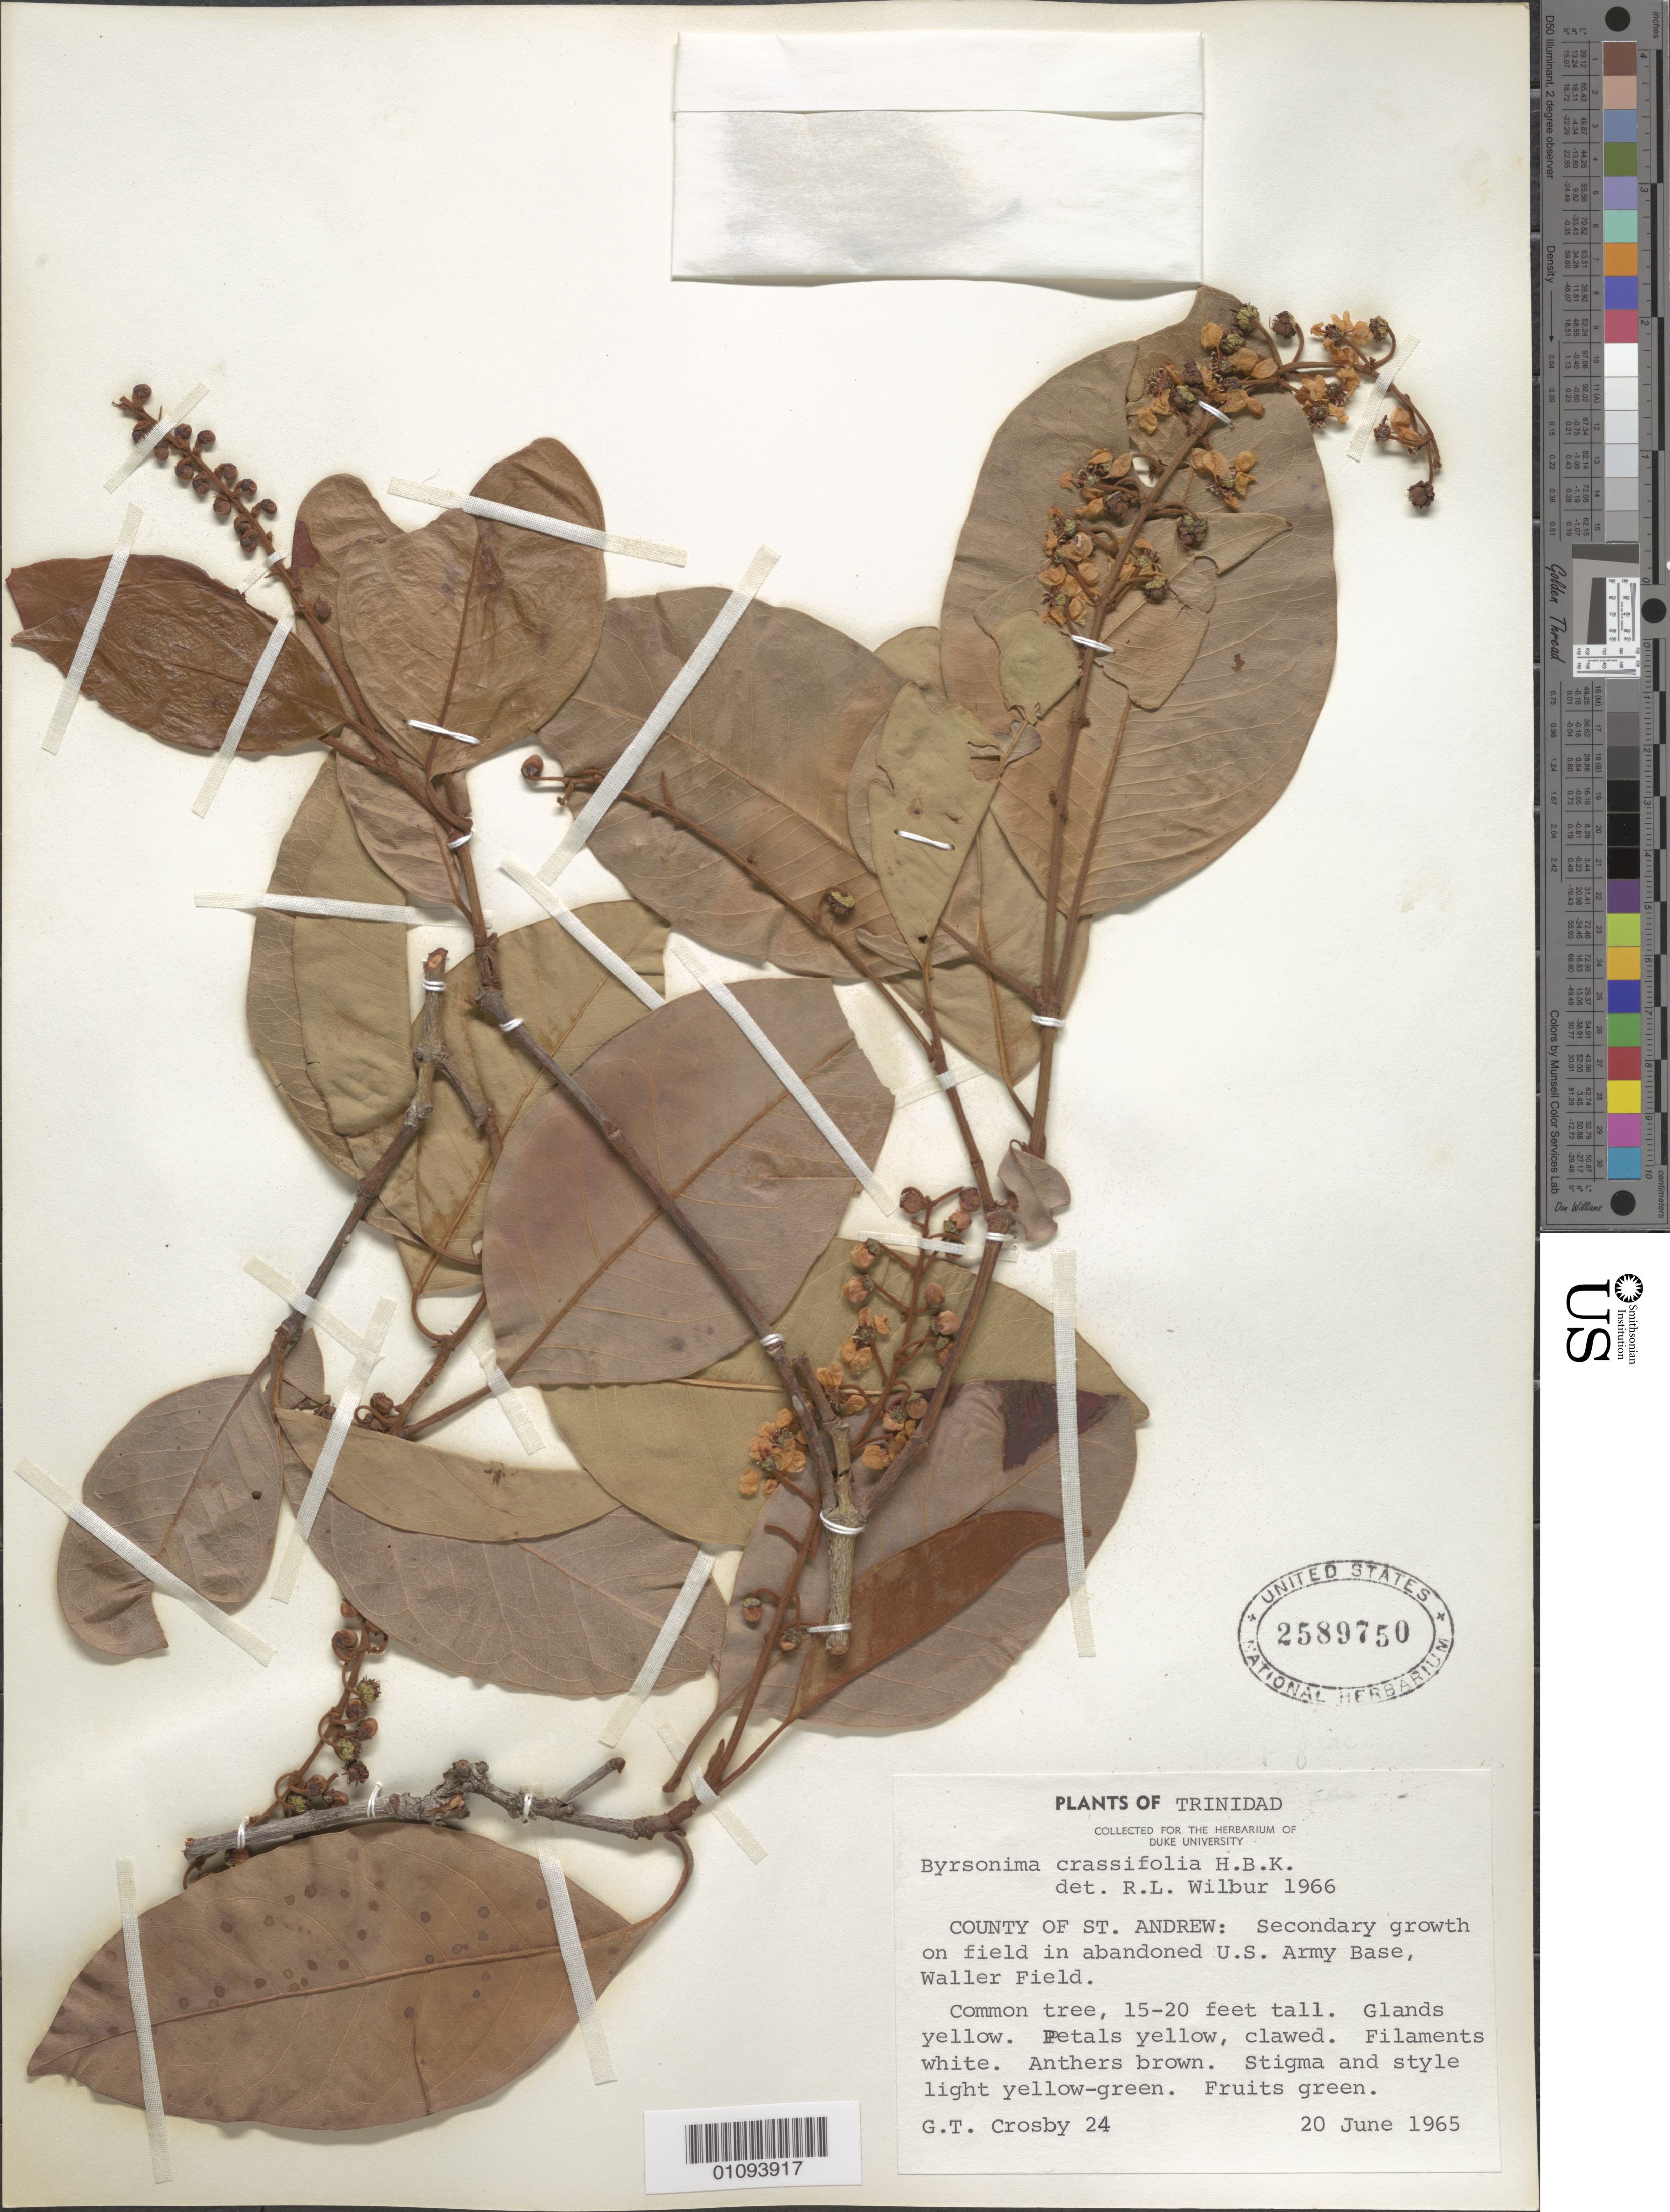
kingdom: Plantae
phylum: Tracheophyta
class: Magnoliopsida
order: Malpighiales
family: Malpighiaceae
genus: Byrsonima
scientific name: Byrsonima crassifolia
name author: (L.) Kunth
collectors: G. T. Crosby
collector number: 24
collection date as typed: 20 Jun 1965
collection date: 1965-06-20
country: Trinidad and Tobago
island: Trinidad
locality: County of St. Andrew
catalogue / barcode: US 2589750